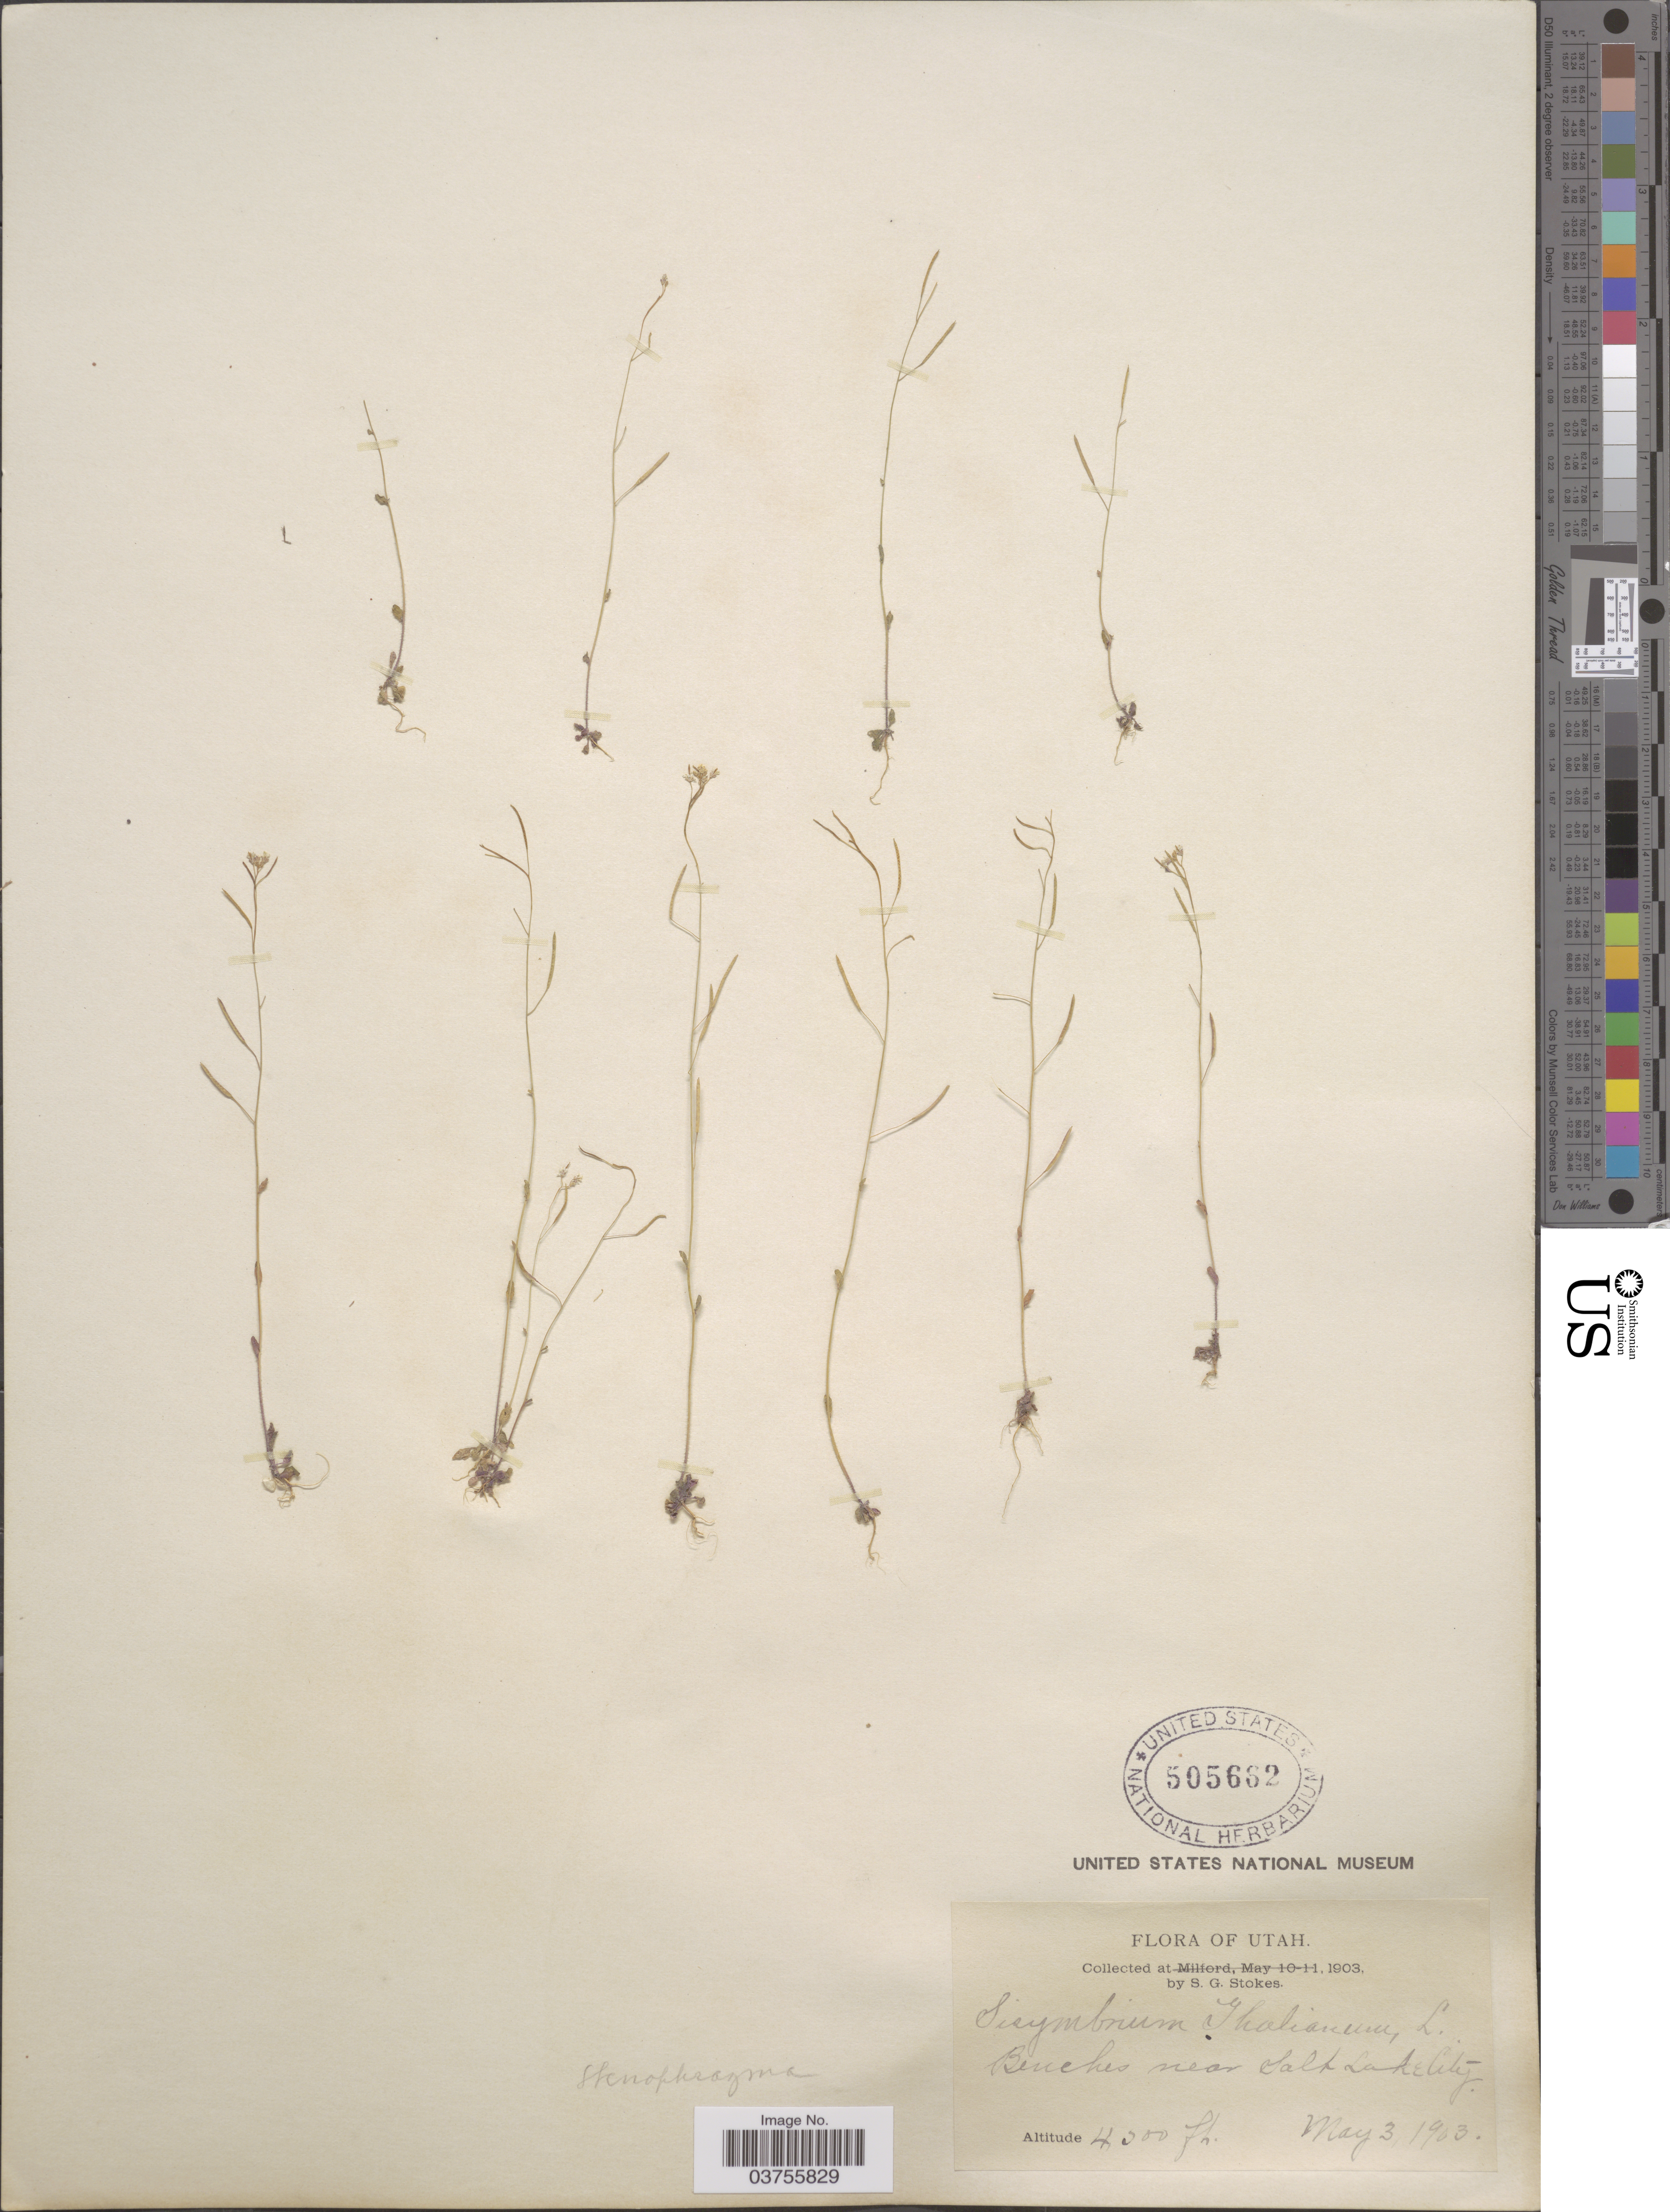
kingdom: Plantae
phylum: Tracheophyta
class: Magnoliopsida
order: Brassicales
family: Brassicaceae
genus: Arabidopsis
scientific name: Arabidopsis thaliana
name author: (L.) Heynh.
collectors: S. G. Stokes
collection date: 1903-05-03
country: United States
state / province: Utah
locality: Benches near Salt Lake City.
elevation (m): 1372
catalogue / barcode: US 505662